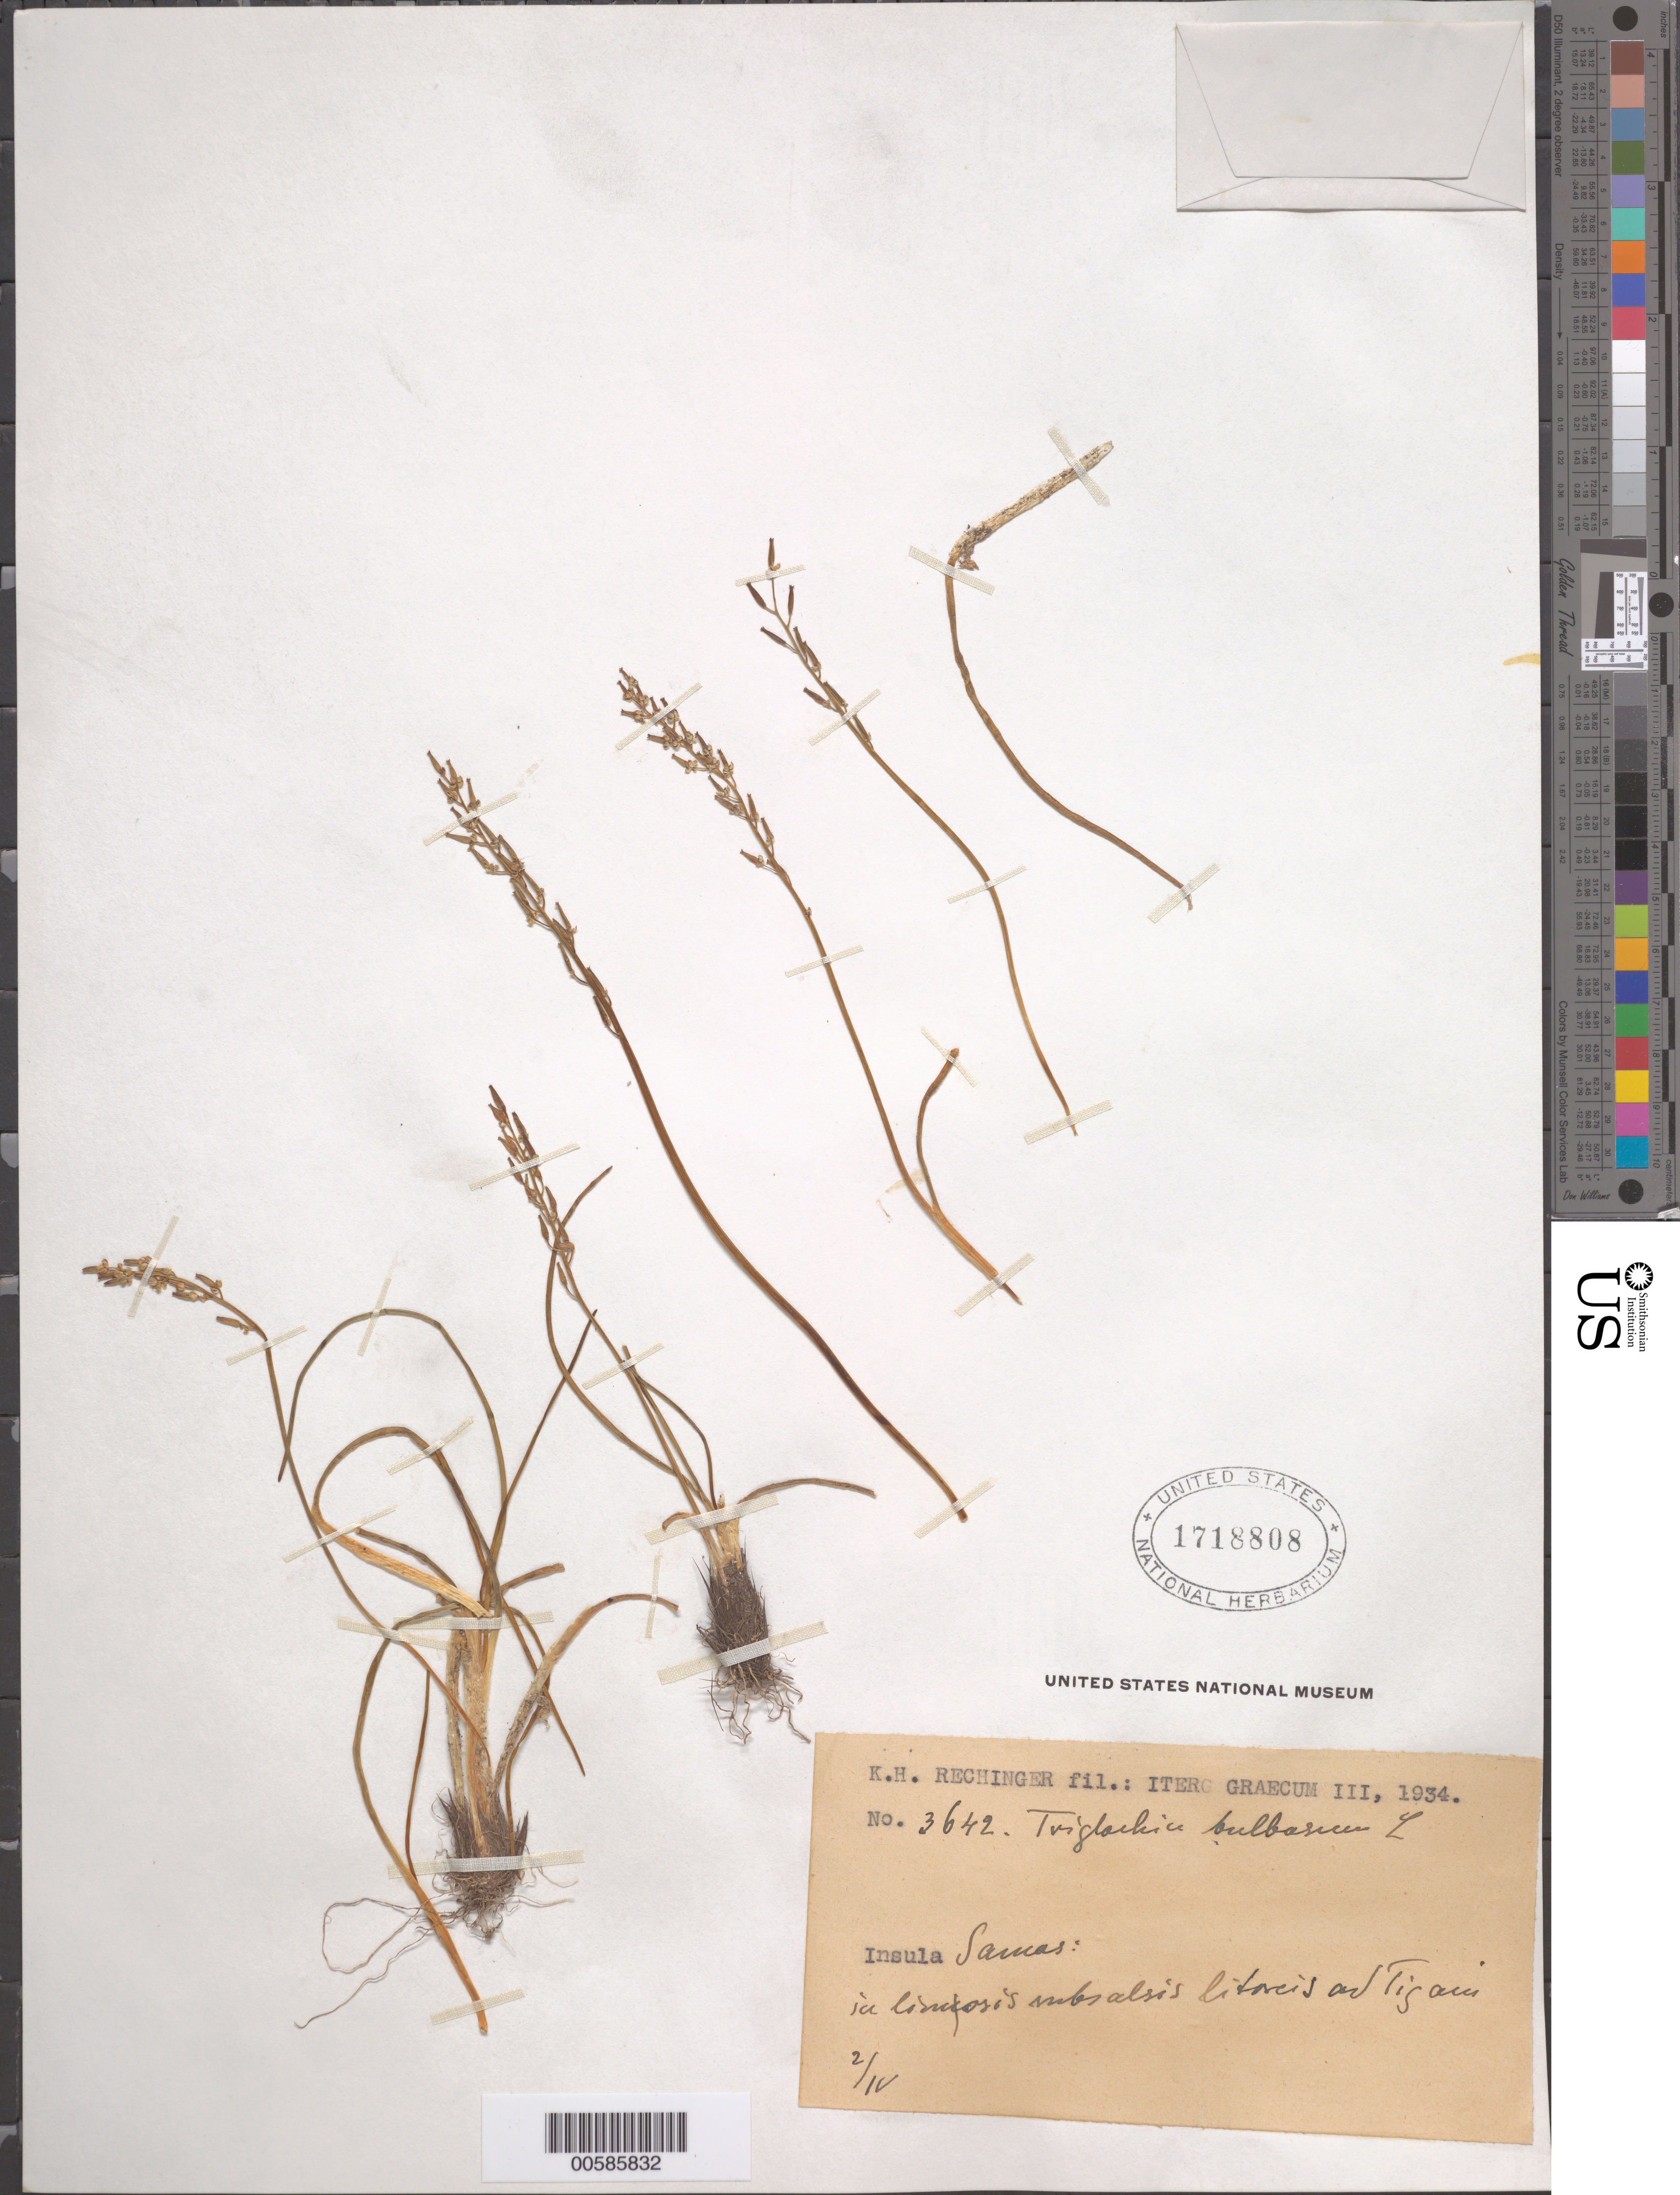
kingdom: Plantae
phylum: Tracheophyta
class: Liliopsida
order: Alismatales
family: Juncaginaceae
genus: Triglochin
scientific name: Triglochin barrelieri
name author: Loisel.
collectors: K. H. Rechinger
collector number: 3642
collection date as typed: Mar 1934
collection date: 1934-03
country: France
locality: Insula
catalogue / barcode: US 1718808